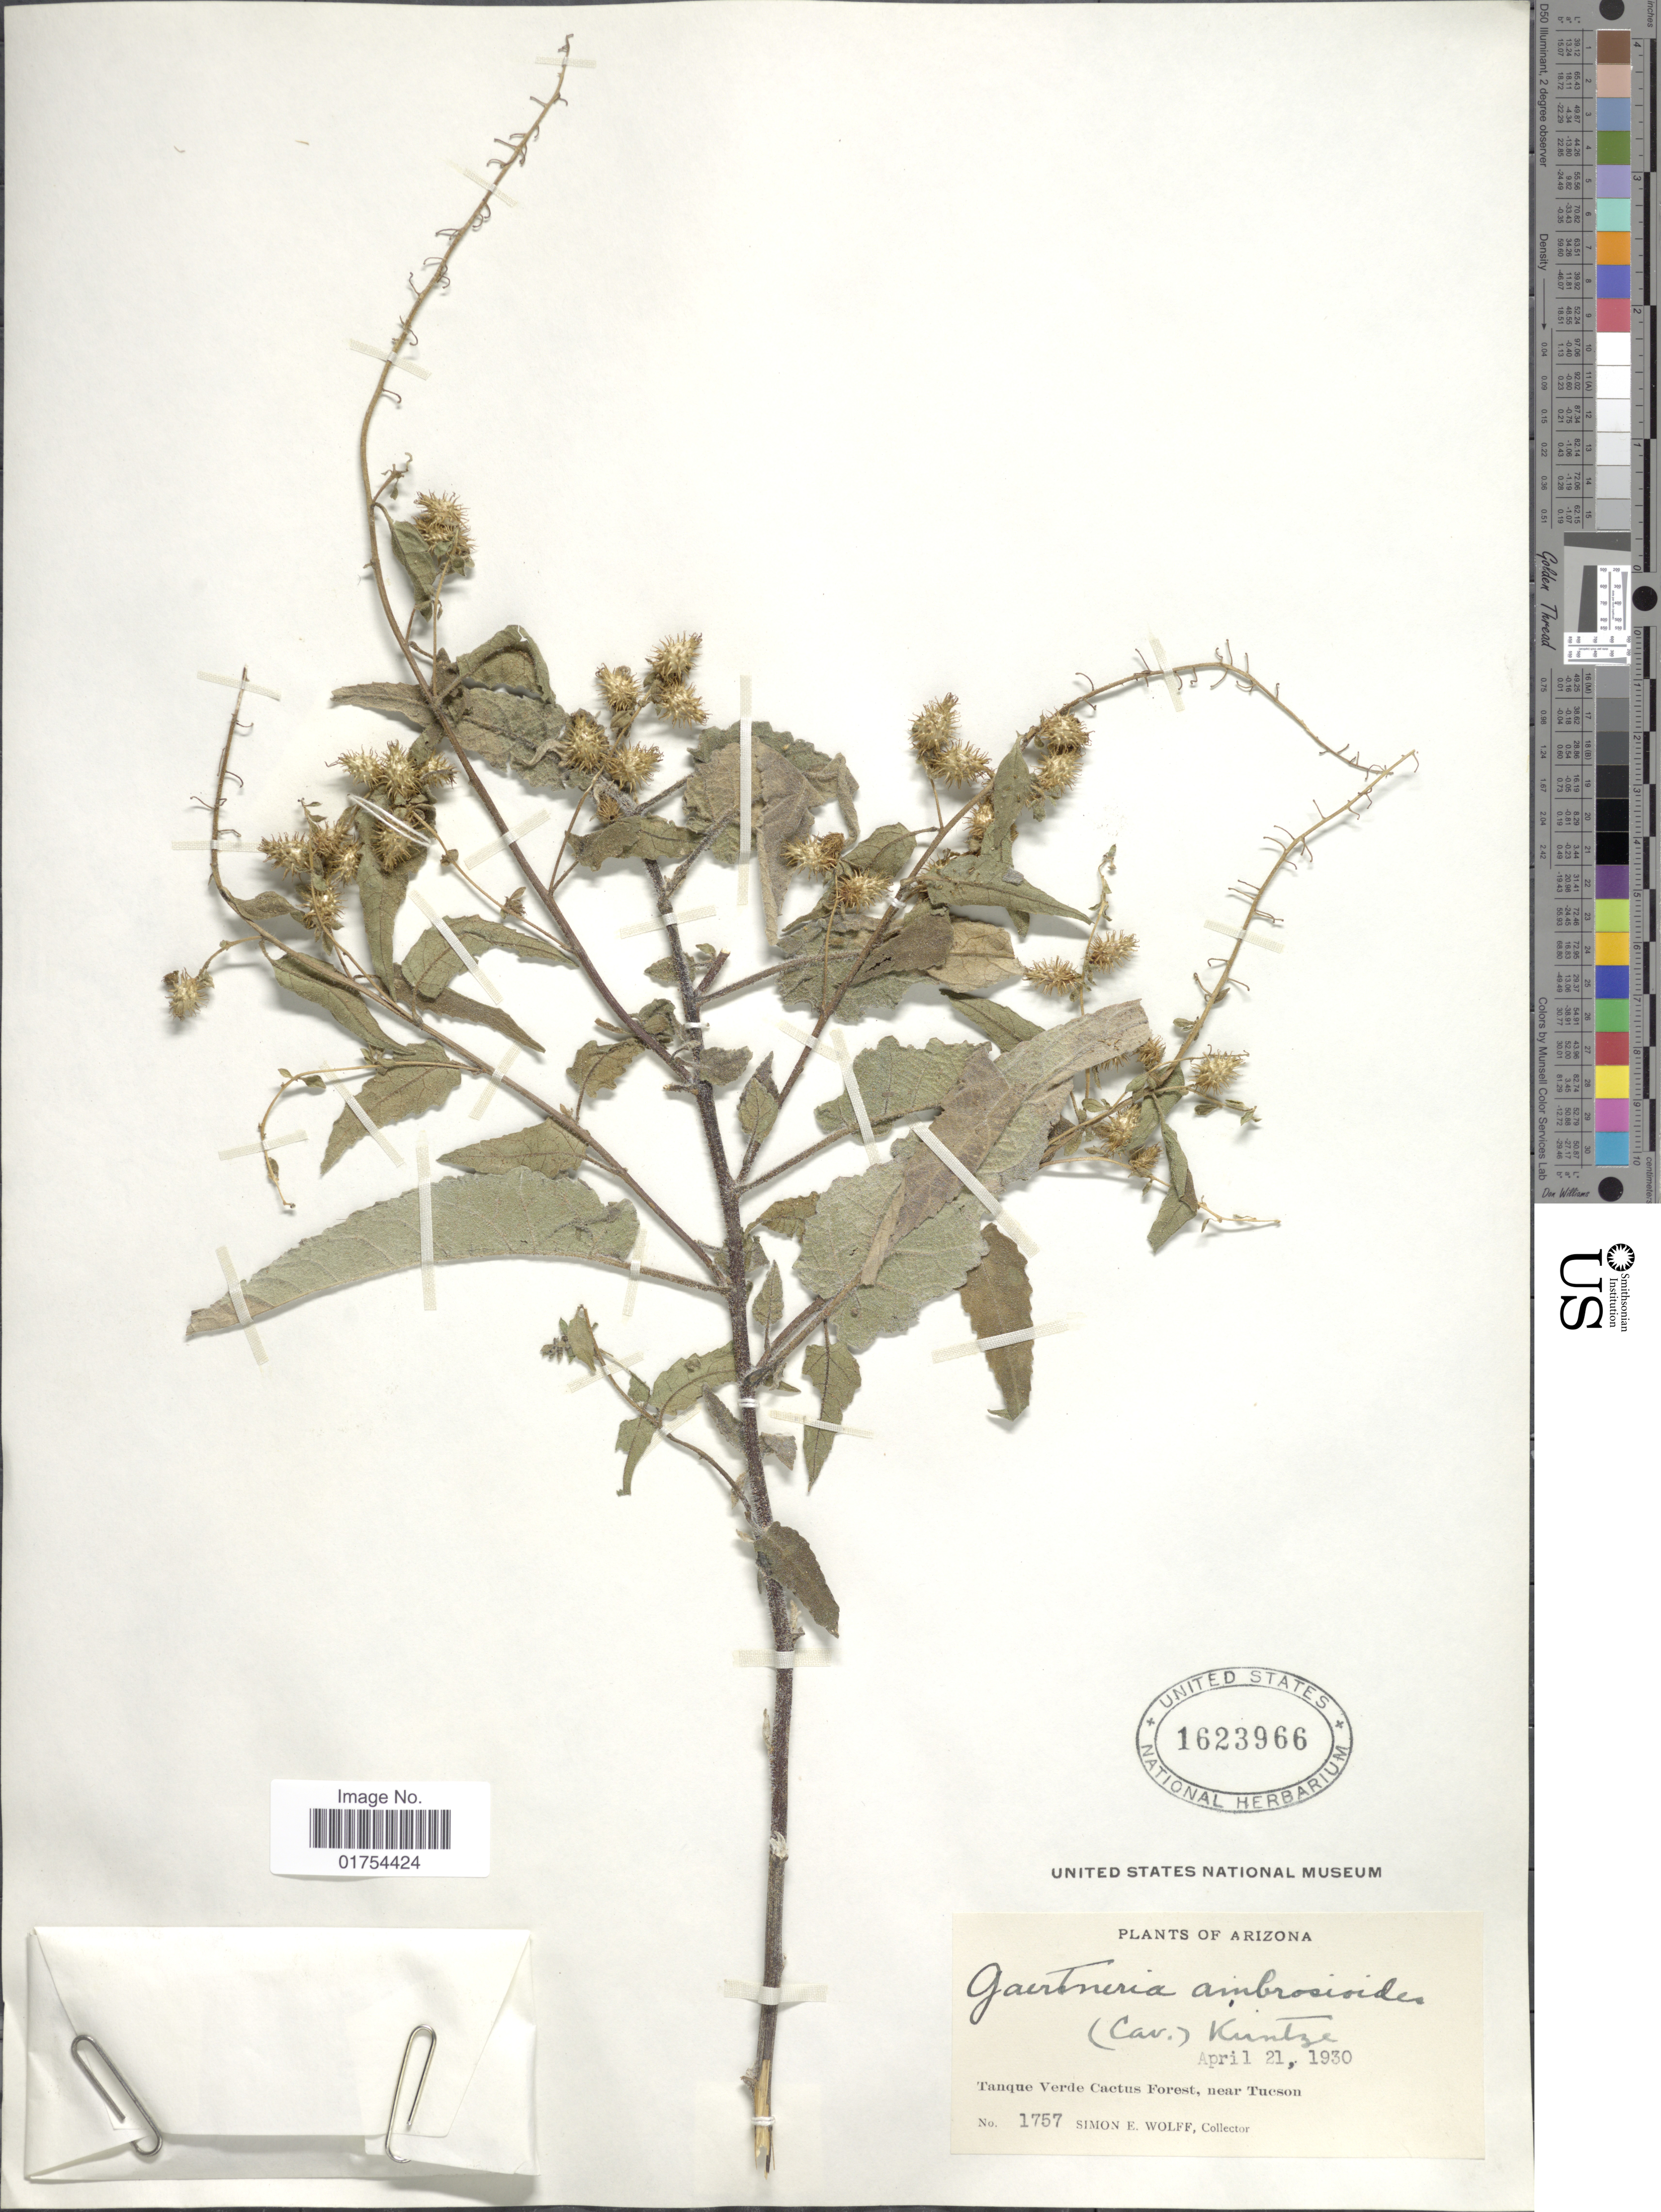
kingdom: Plantae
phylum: Tracheophyta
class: Magnoliopsida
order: Asterales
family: Asteraceae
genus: Franseria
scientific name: Franseria ambrosioides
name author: Cav.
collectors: S. E. Wolff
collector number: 1757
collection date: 1930-04-21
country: United States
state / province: Arizona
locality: Tanque Verde Cactus Forest, near Tucson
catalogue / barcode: US 1623966